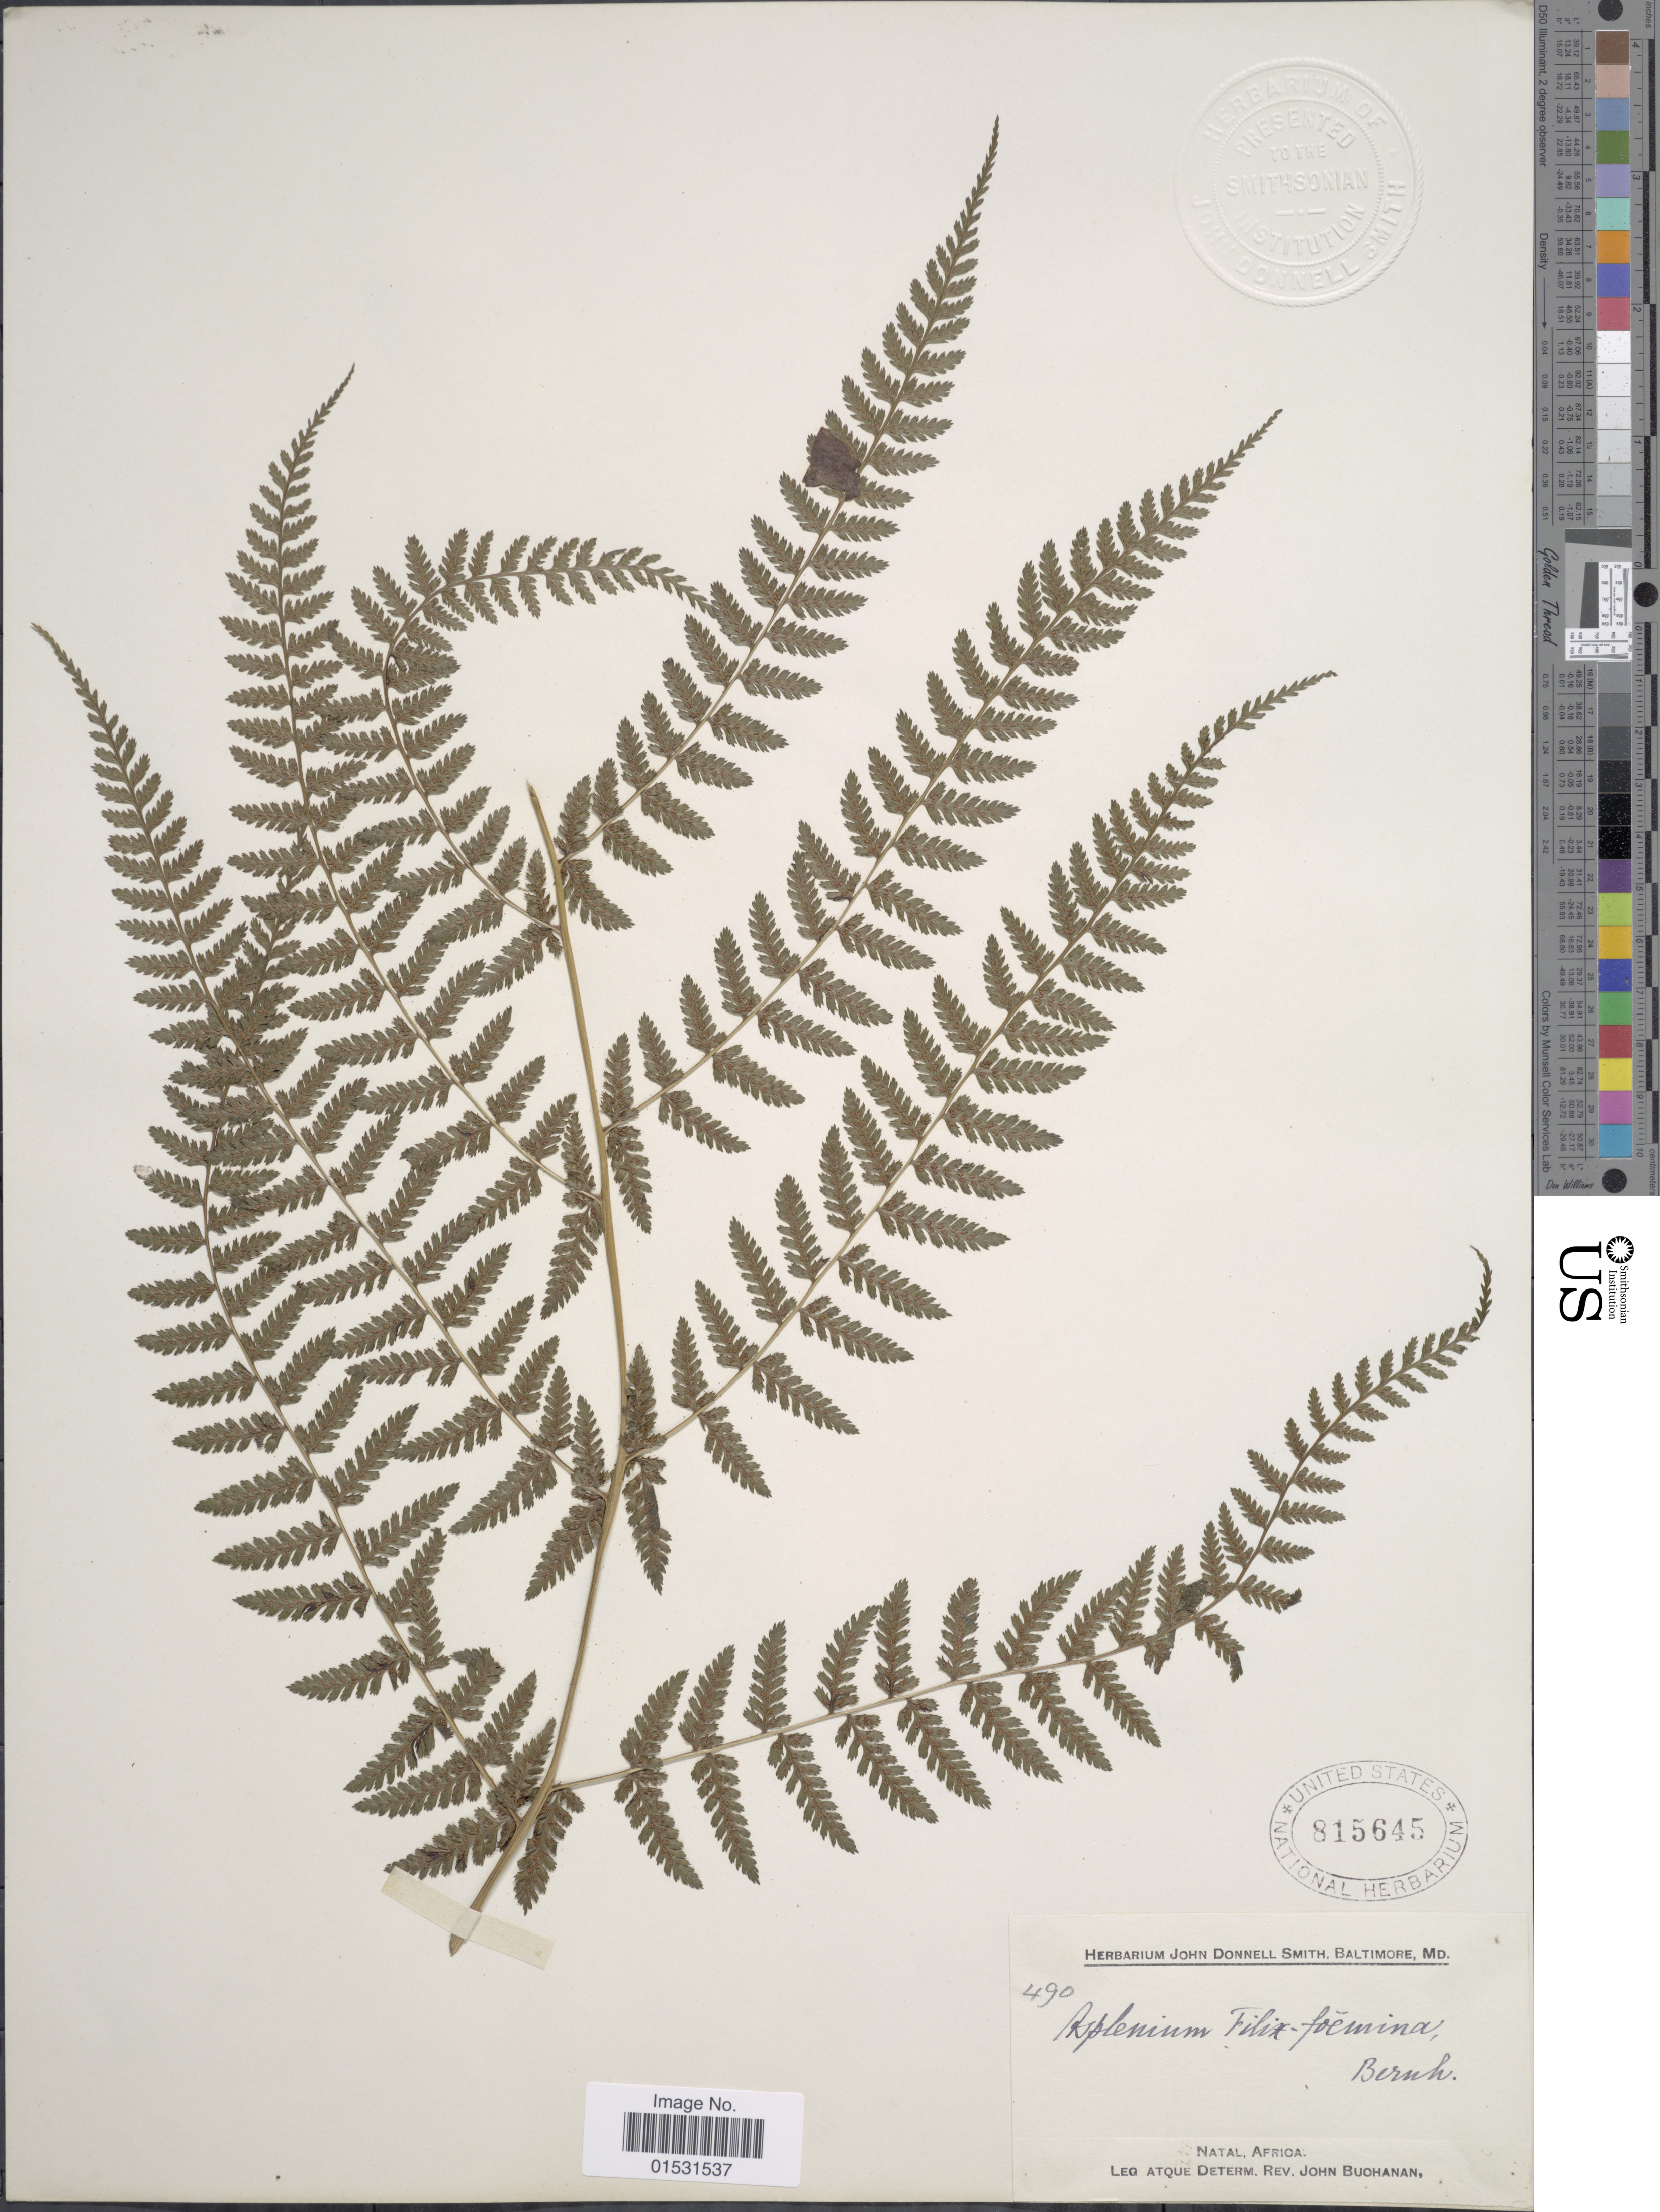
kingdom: Plantae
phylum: Tracheophyta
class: Polypodiopsida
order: Polypodiales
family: Athyriaceae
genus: Athyrium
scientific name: Athyrium filix-femina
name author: (L.) Roth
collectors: J. Buchanan, C.M.G.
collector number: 490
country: South Africa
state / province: KwaZulu-Natal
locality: Natal, Africa.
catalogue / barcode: US 815645